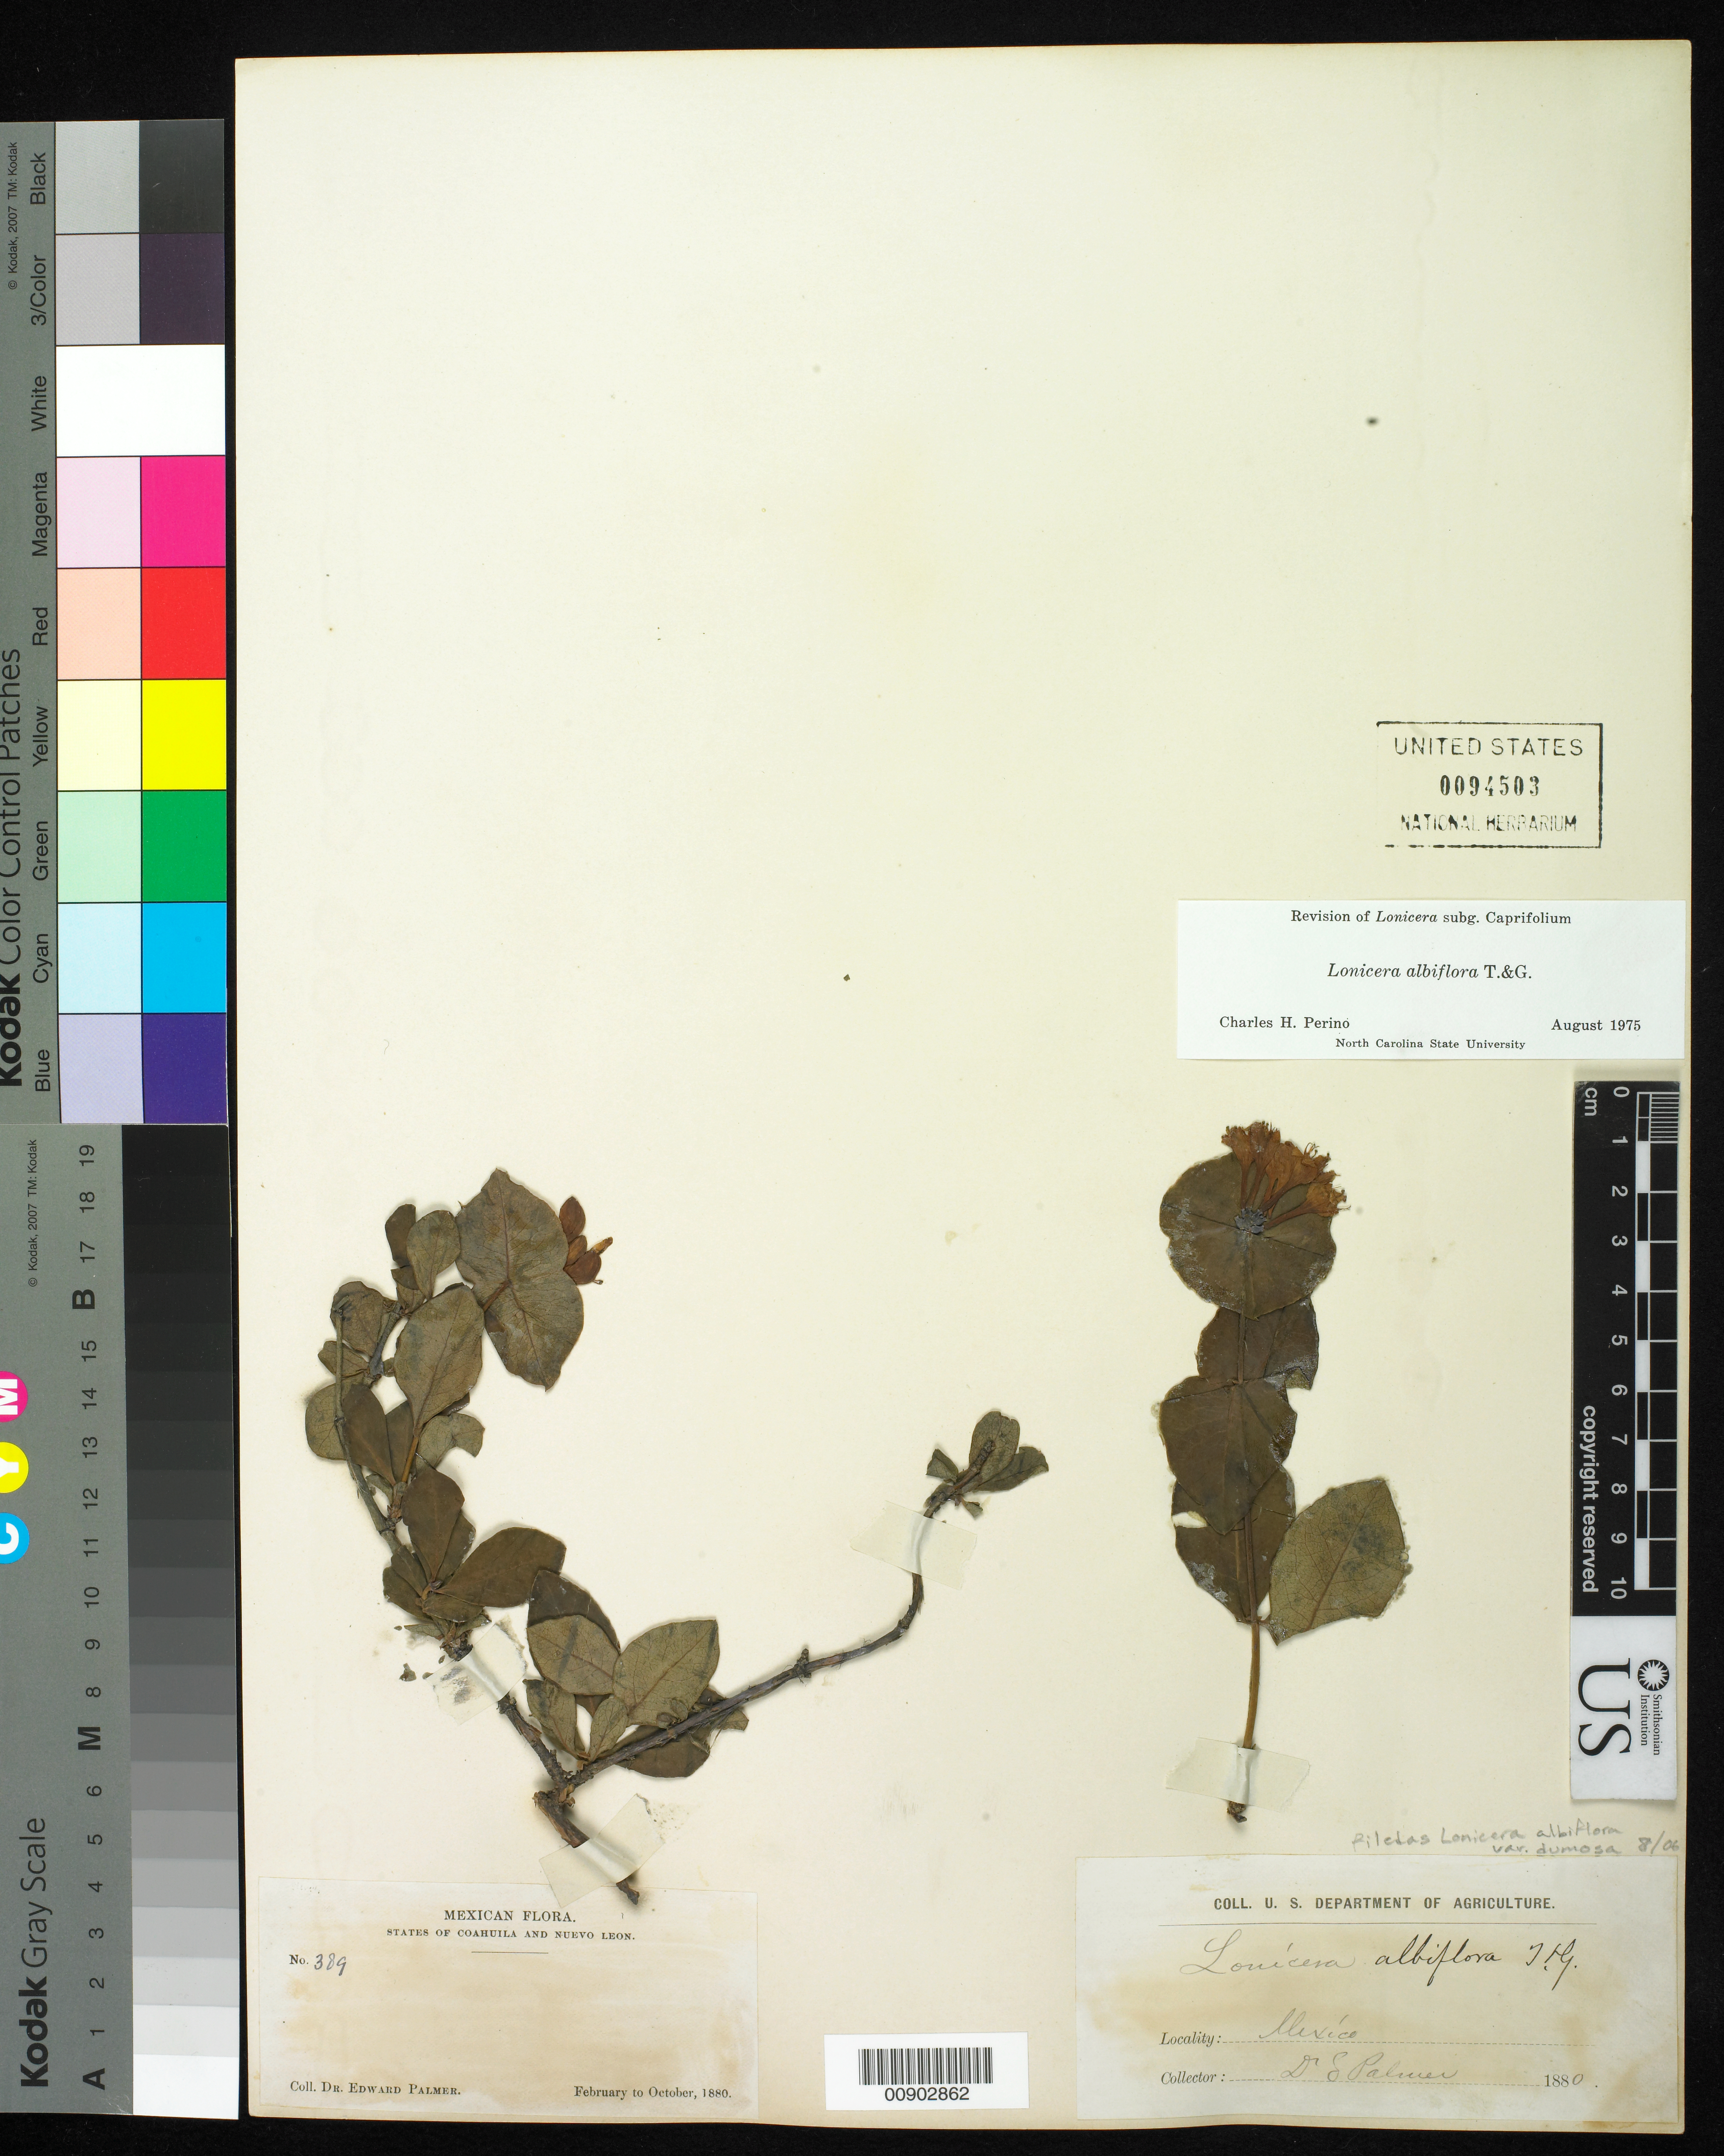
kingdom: Plantae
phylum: Tracheophyta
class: Magnoliopsida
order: Dipsacales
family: Caprifoliaceae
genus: Lonicera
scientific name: Lonicera albiflora var. dumosa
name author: (A. Gray) Rehder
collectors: E. Palmer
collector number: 389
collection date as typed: Feb 1880 to -- Oct 1880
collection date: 1880-02/1880-10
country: Mexico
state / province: Coahuila / Nuevo León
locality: States of Coahuila and Nuevo León.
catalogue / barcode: US 94503